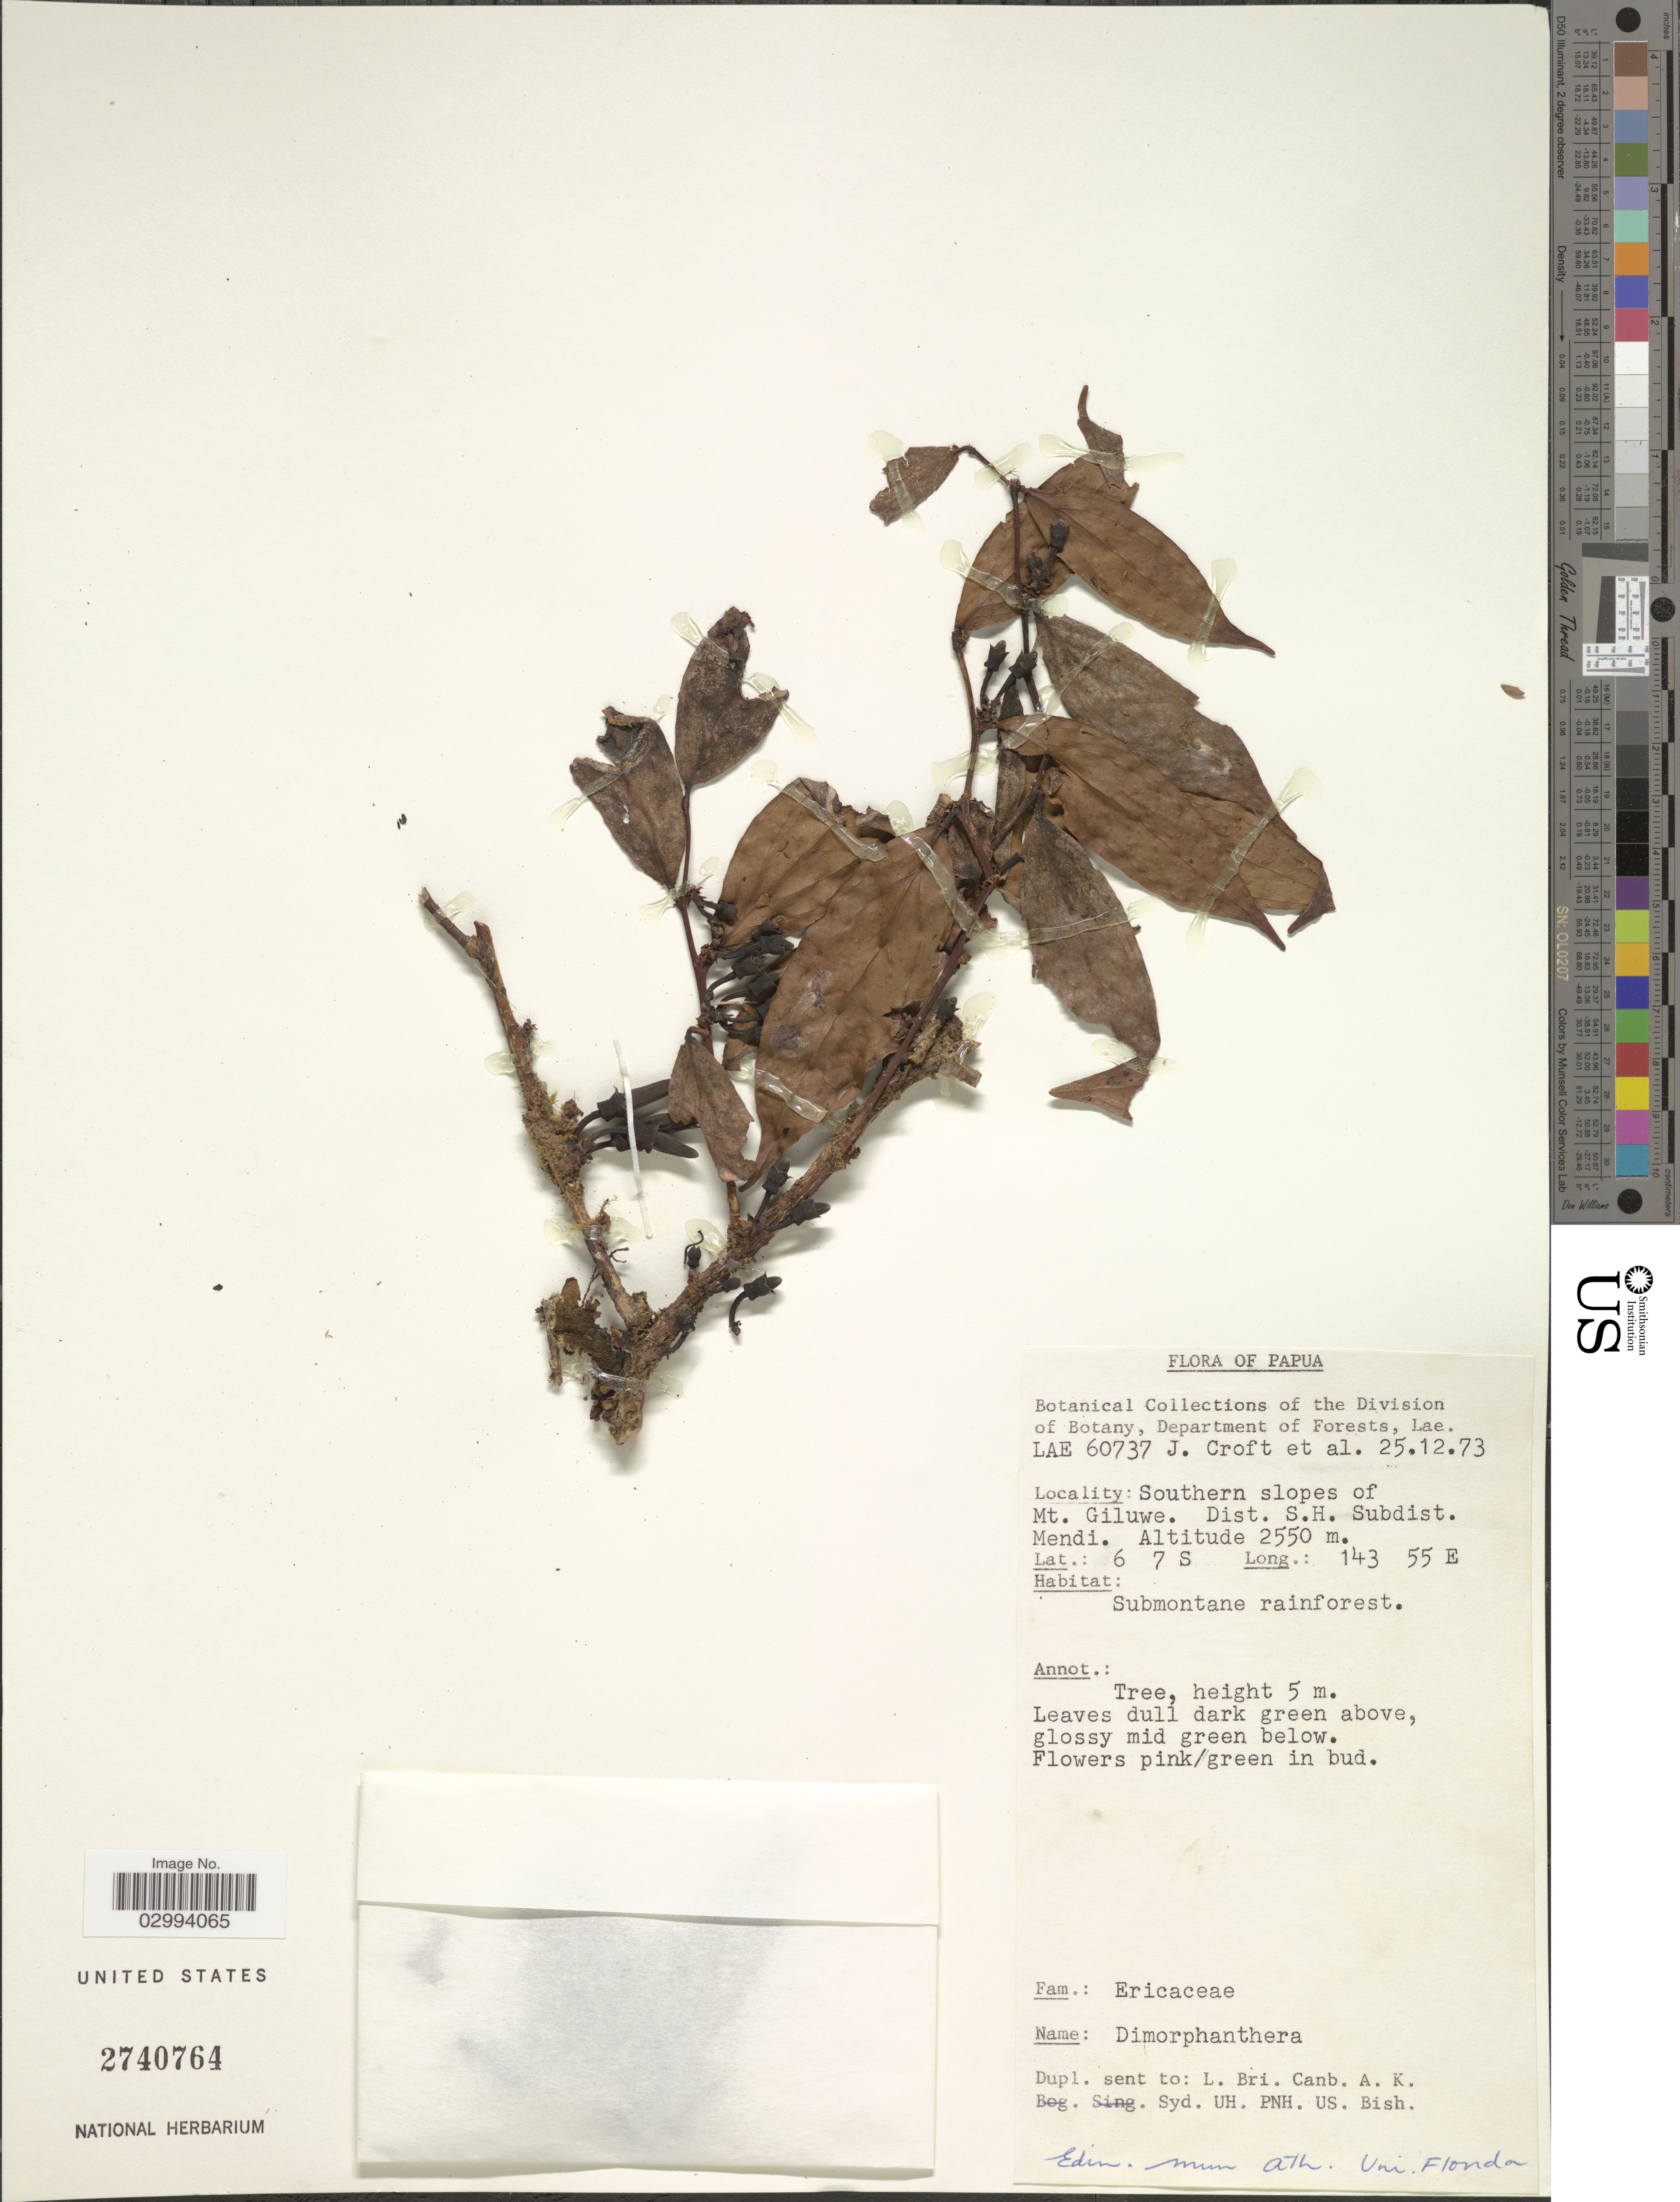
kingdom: Plantae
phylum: Tracheophyta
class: Magnoliopsida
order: Ericales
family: Ericaceae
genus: Dimorphanthera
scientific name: Dimorphanthera sp.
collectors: J. R. Croft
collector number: LAE60737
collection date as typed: Transcribed d/m/y: 25/12/73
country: Papua New Guinea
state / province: Southern Highlands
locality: Papua, Southern slopes of Mt. Giluwe. Dist. S.H. Subdist. Mendi.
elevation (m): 2550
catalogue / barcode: US 2740764